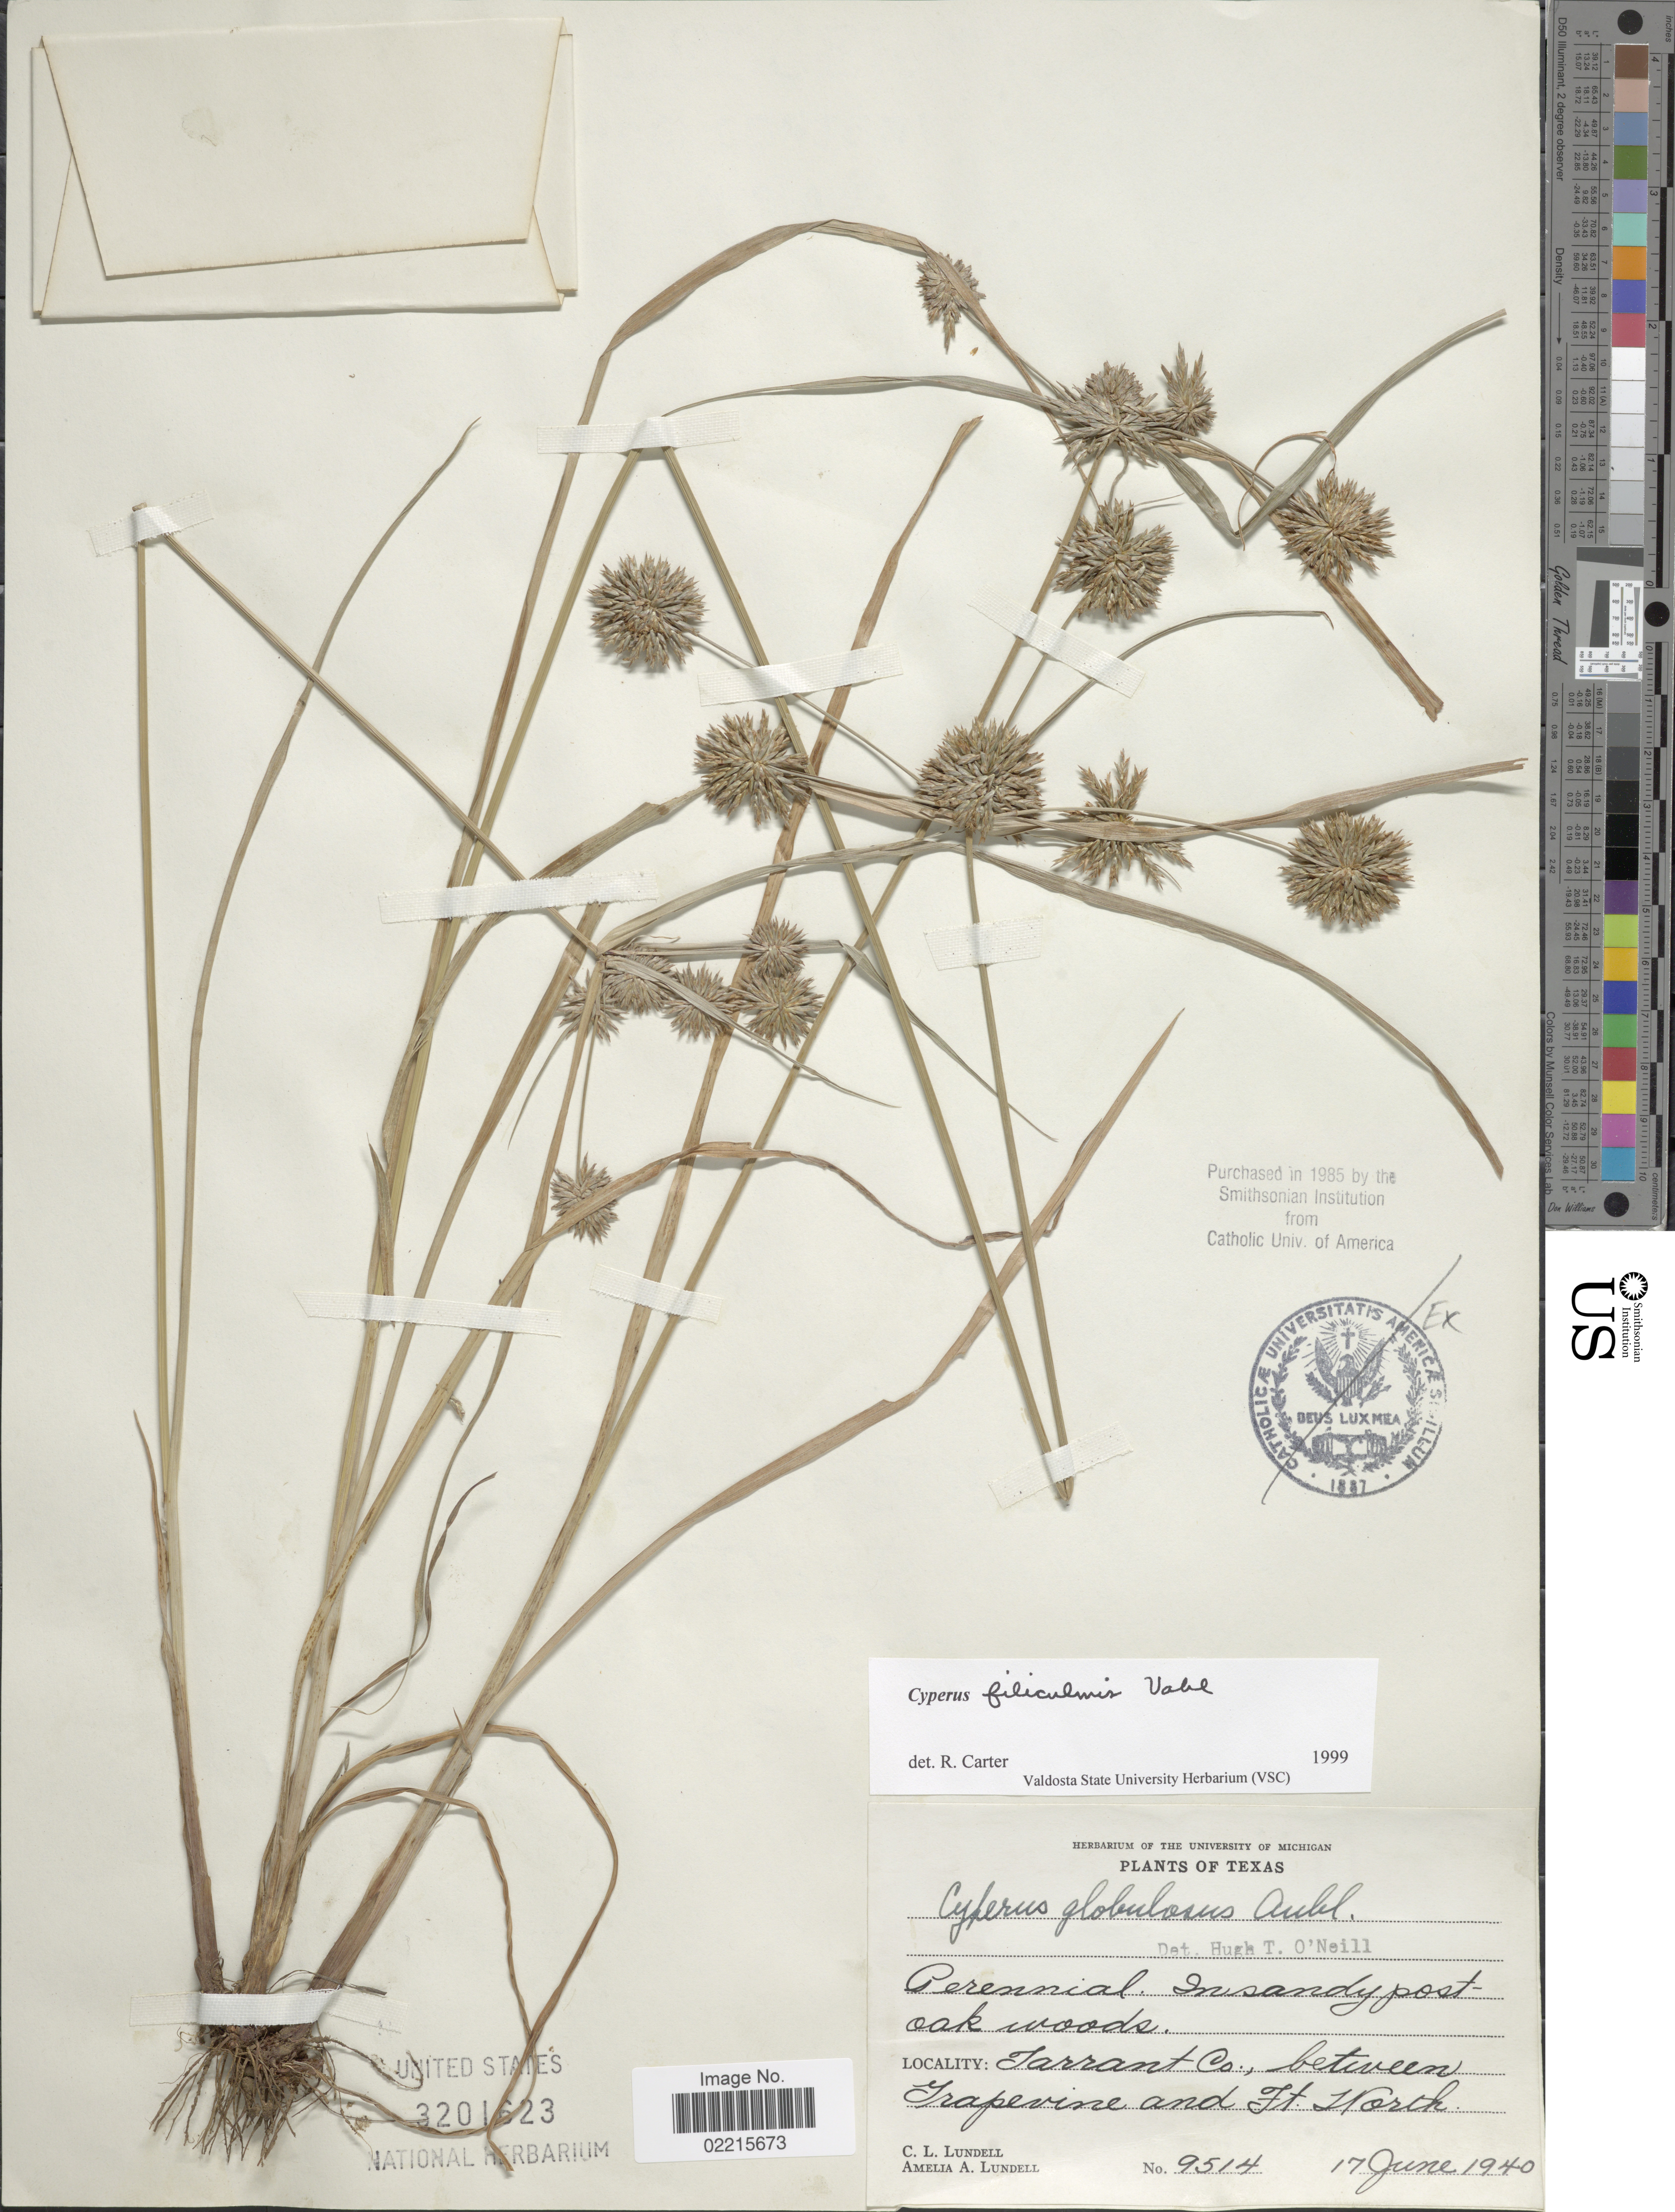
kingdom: Plantae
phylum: Tracheophyta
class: Liliopsida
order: Poales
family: Cyperaceae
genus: Cyperus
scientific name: Cyperus filiculmis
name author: Vahl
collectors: C. L. Lundell & A. A. Lundell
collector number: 9514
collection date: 1940-06-17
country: United States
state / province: Texas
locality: Tarrant Co., between Grapevine and Ft. Worth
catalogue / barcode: US 3201623